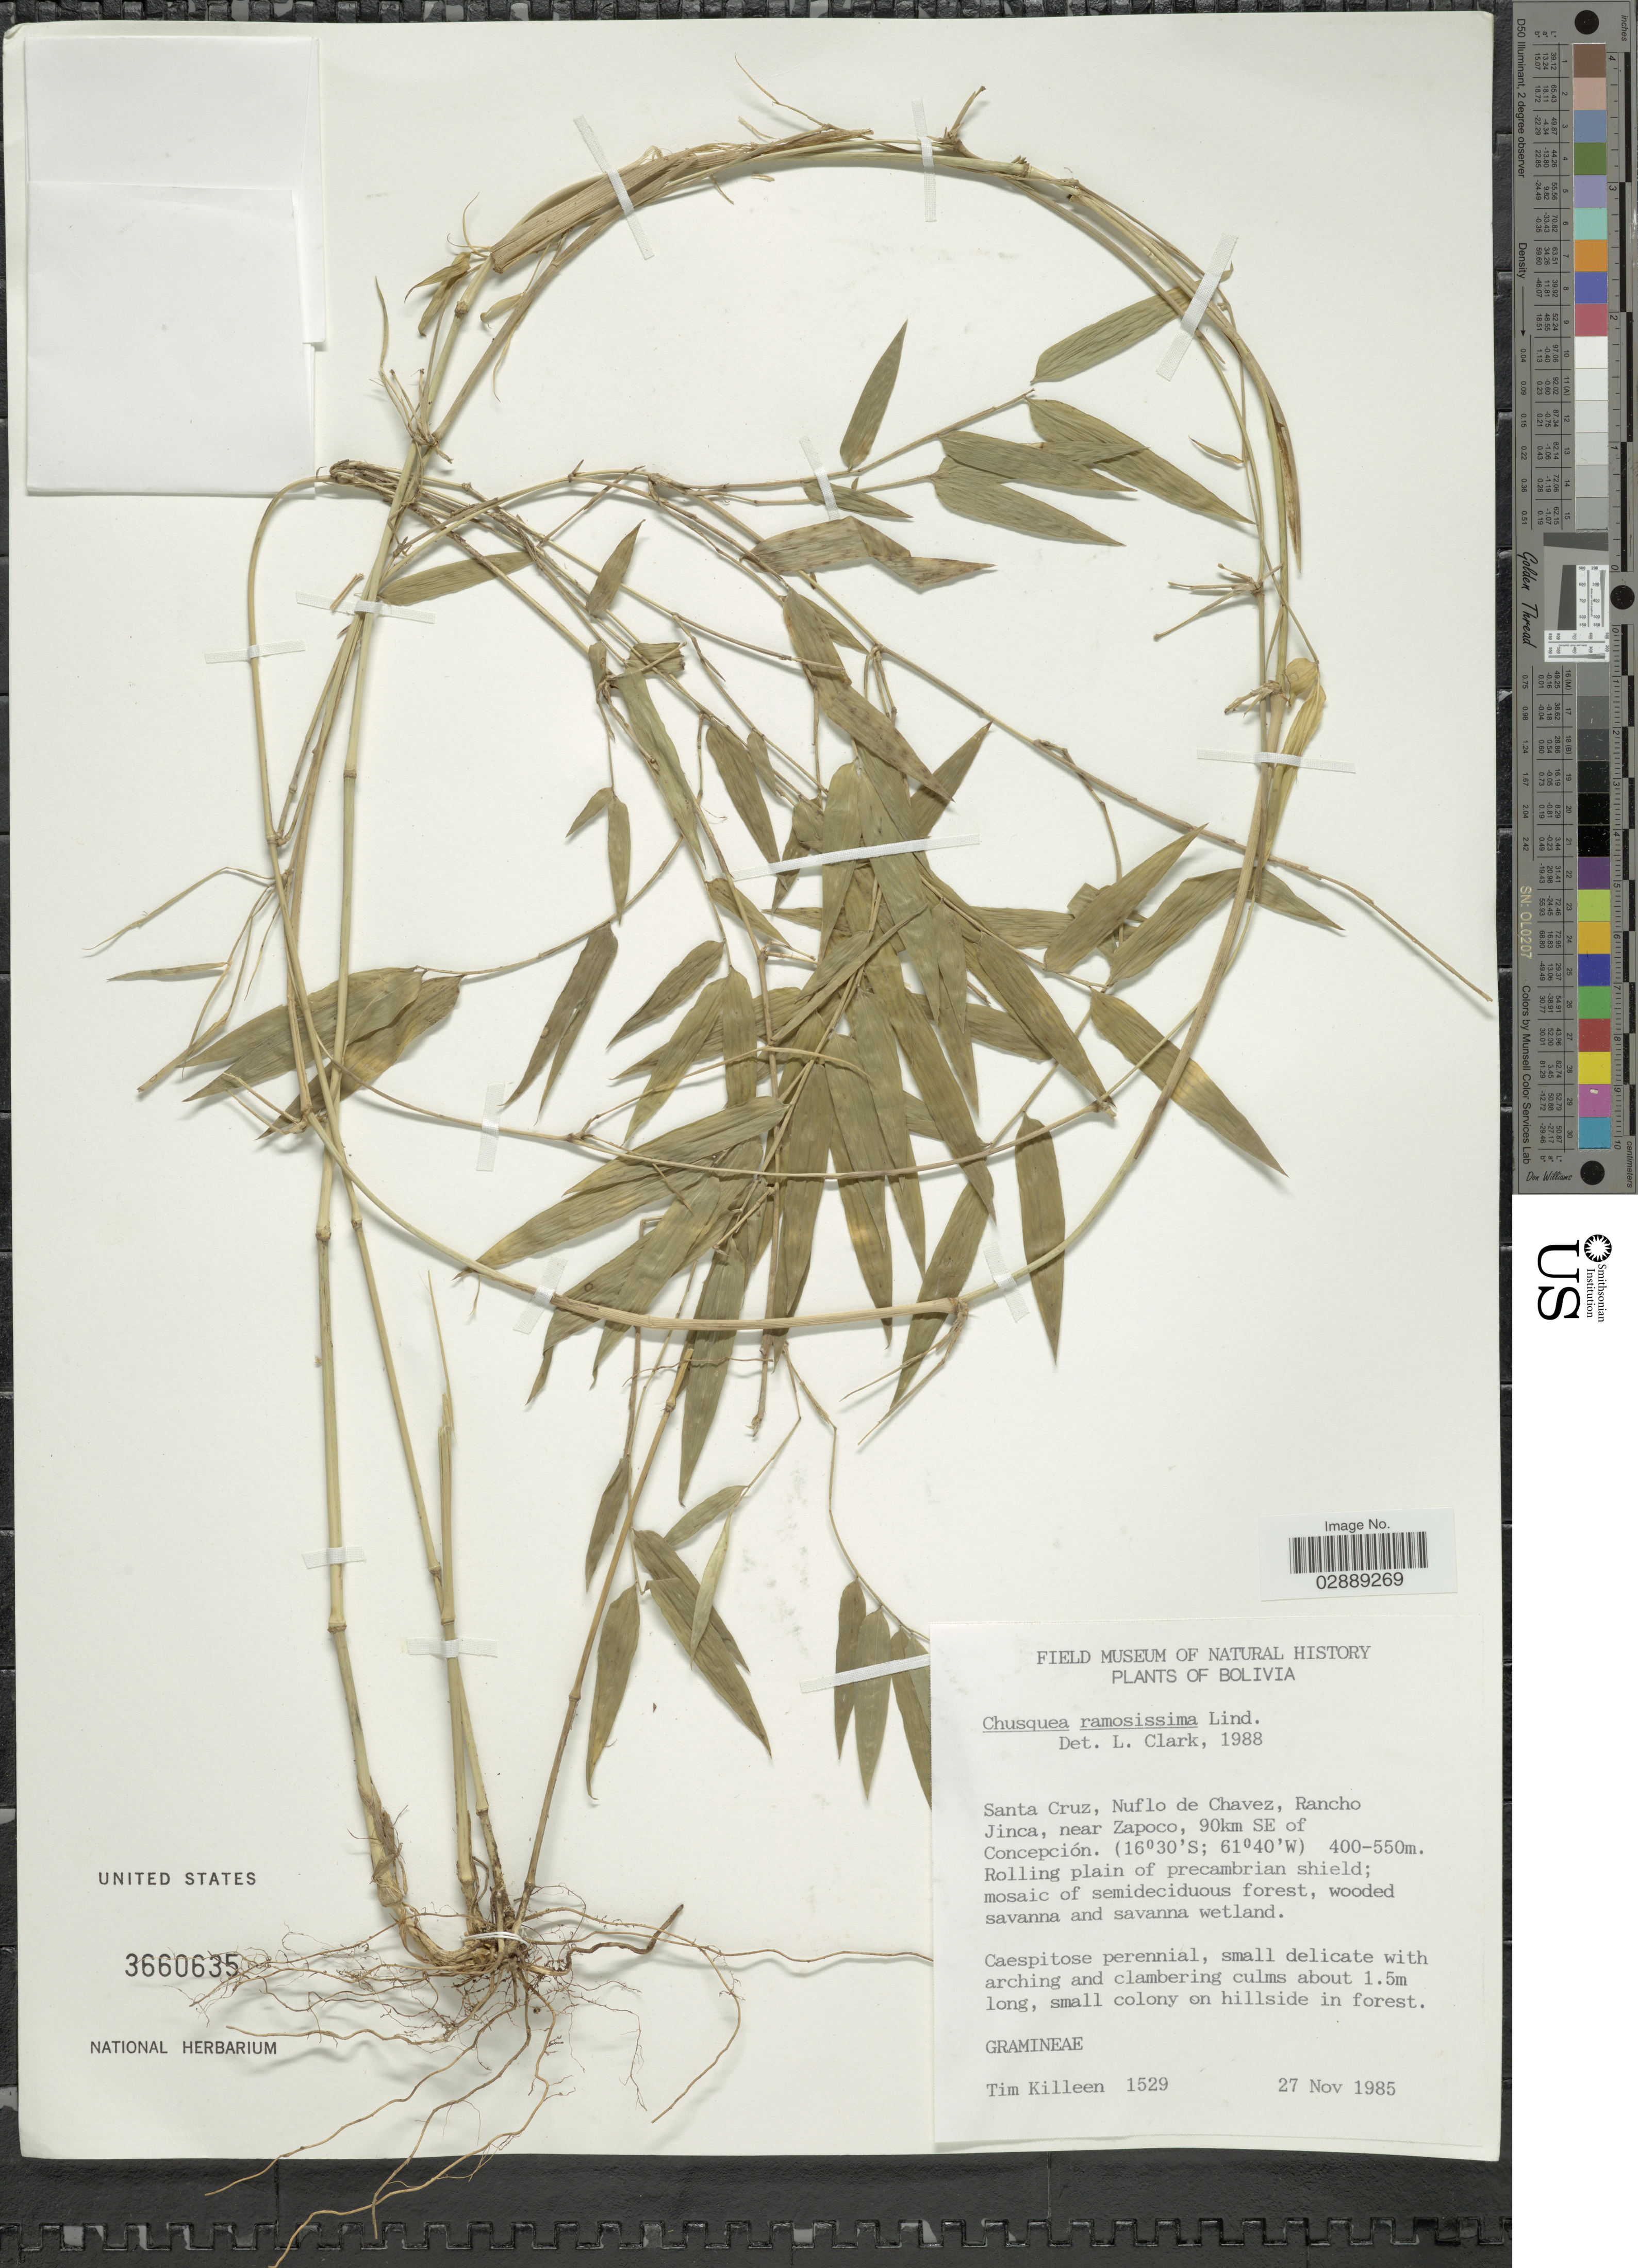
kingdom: Plantae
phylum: Tracheophyta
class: Liliopsida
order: Poales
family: Poaceae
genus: Chusquea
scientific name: Chusquea ramosissima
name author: Lindm.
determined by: Clark, L.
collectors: T. J. Killeen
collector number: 1529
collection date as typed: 27 Nov 1985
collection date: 1985-11-27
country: Bolivia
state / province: Santa Cruz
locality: Nuflo de Chavez, Rancho Jinca, near Zapoco, 90 km SE of Conception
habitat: Rolling plain of precambrian shield; mosaic of semideciduous forest, wooded savanna, and savanna wetland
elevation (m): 400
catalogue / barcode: US 3660635